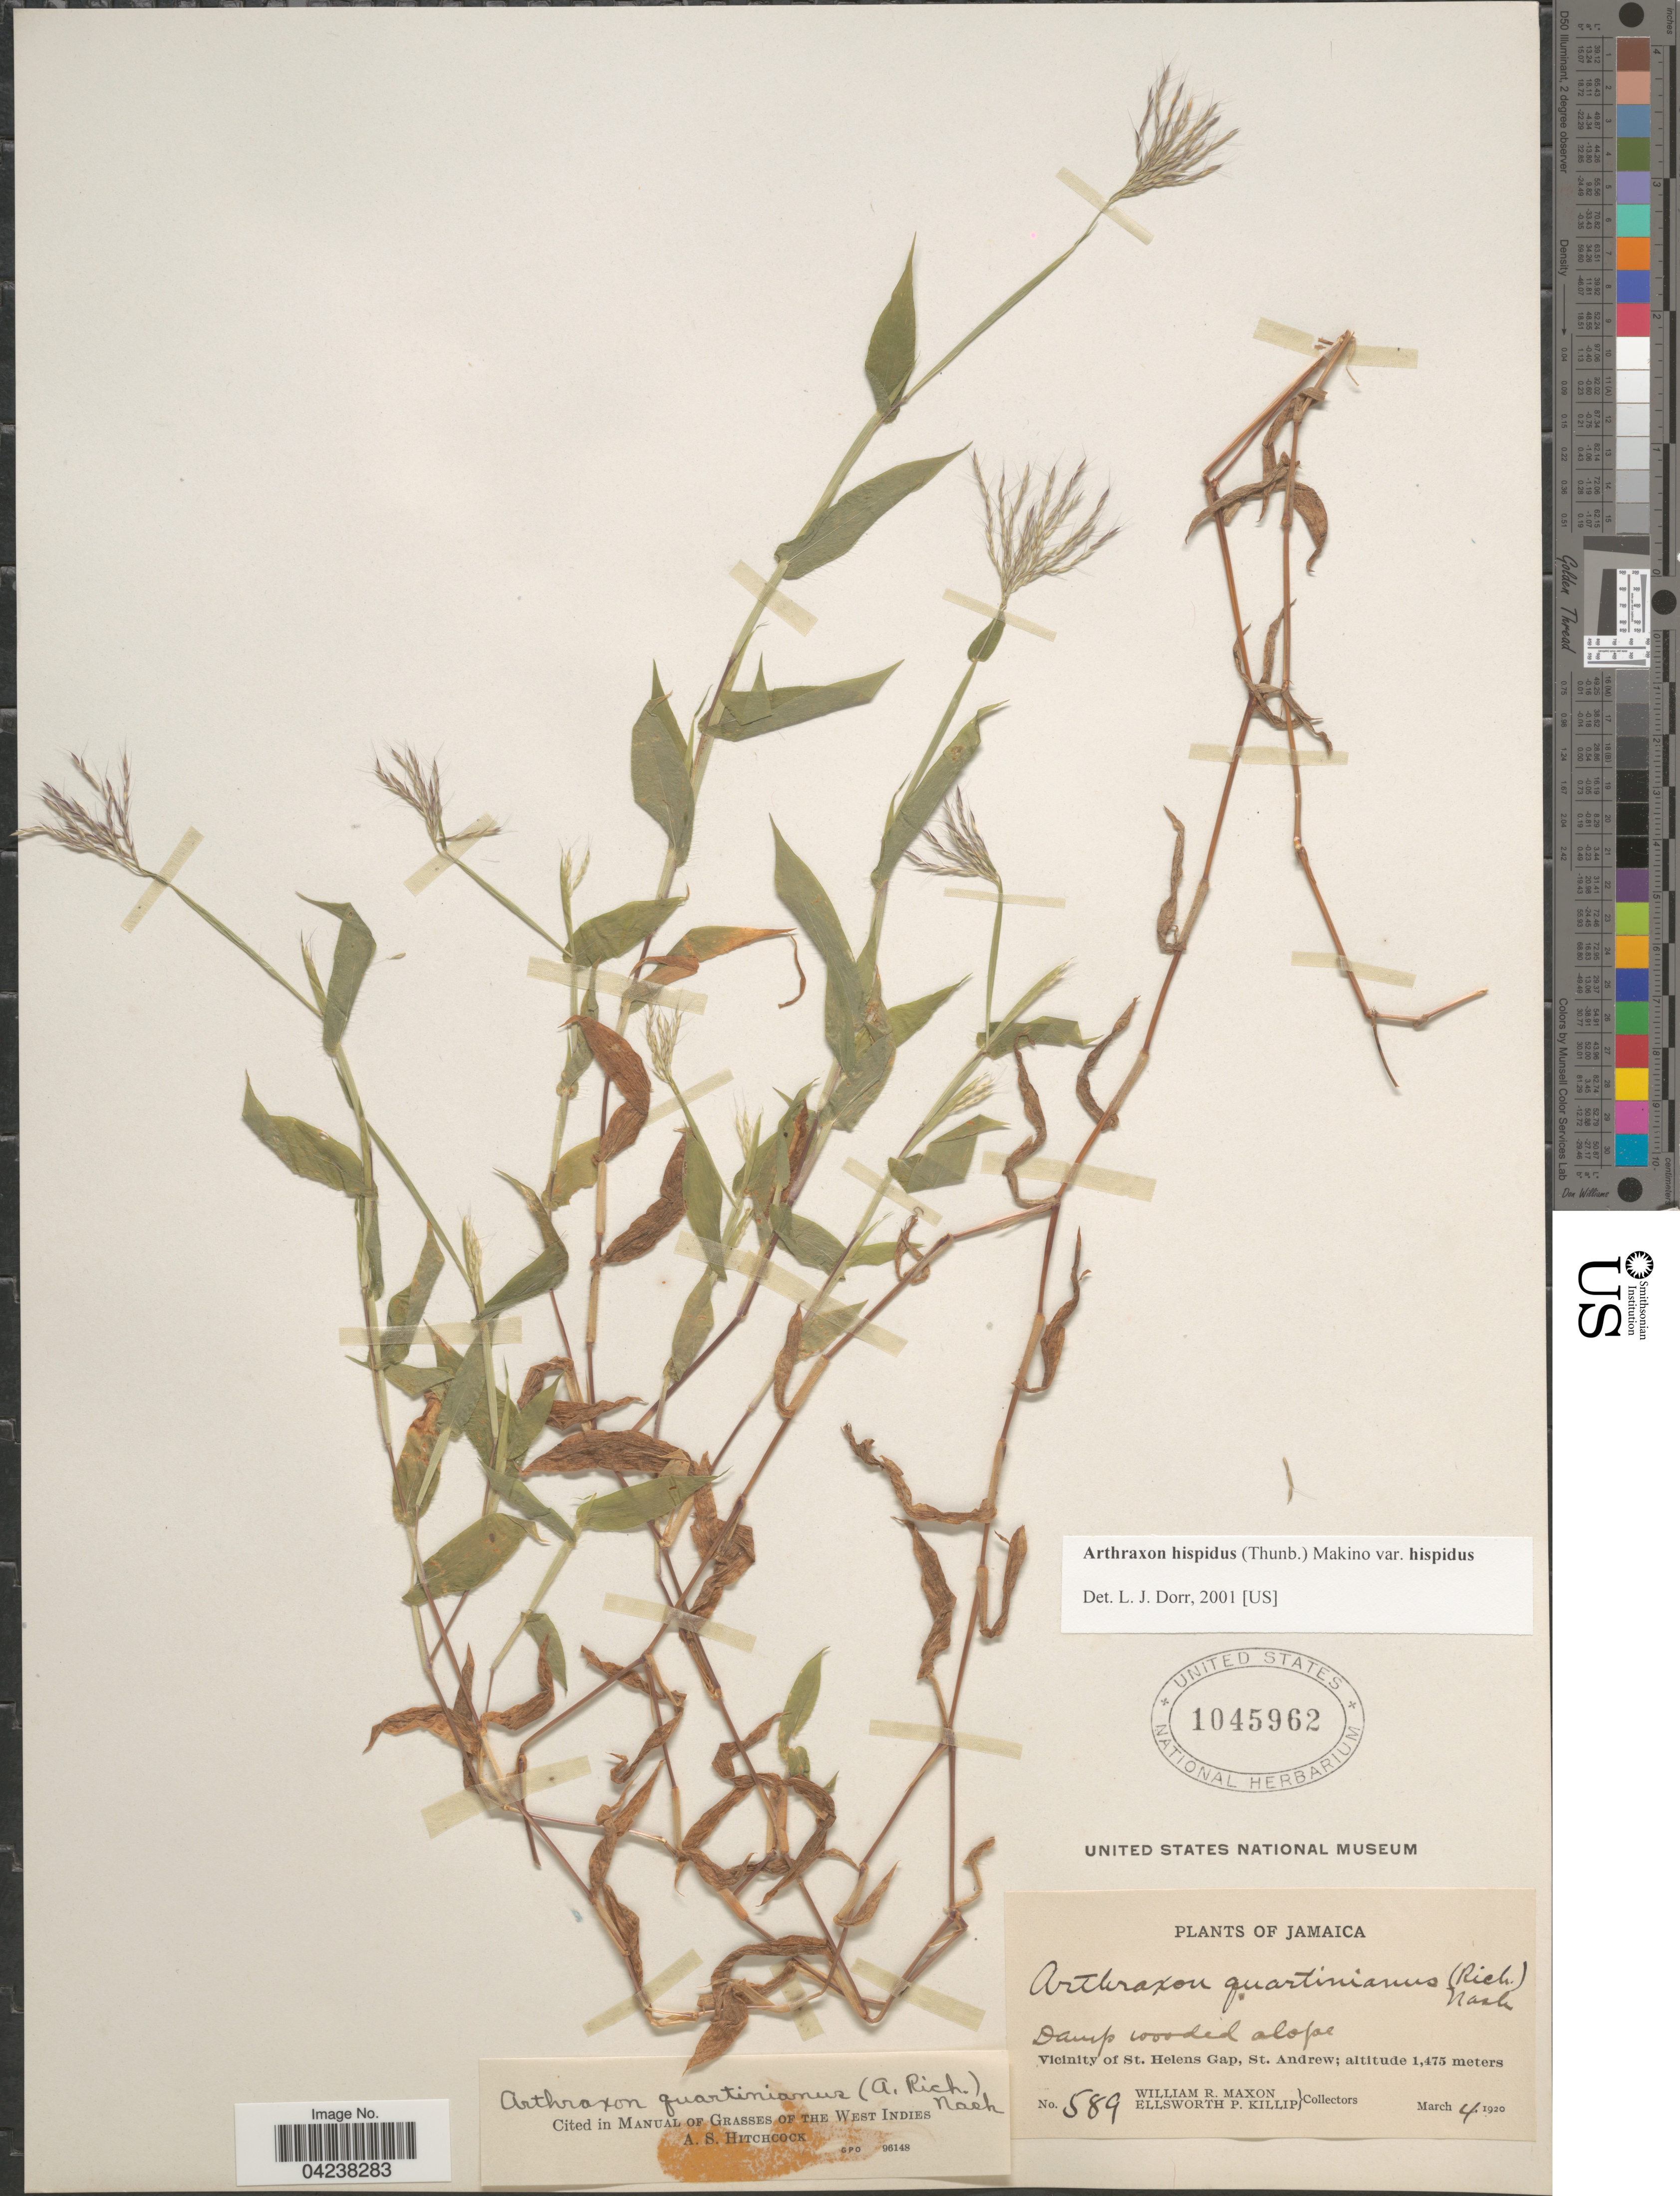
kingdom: Plantae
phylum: Tracheophyta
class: Liliopsida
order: Poales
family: Poaceae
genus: Arthraxon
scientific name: Arthraxon hispidus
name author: (Thunb.) Makino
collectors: W. R. Maxon & E. P. Killip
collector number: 589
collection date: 1920-03-04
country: Jamaica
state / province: Saint Andrew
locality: Vicinity of St. Helens Gap, St. Andrew.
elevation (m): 1475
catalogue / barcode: US 1045962